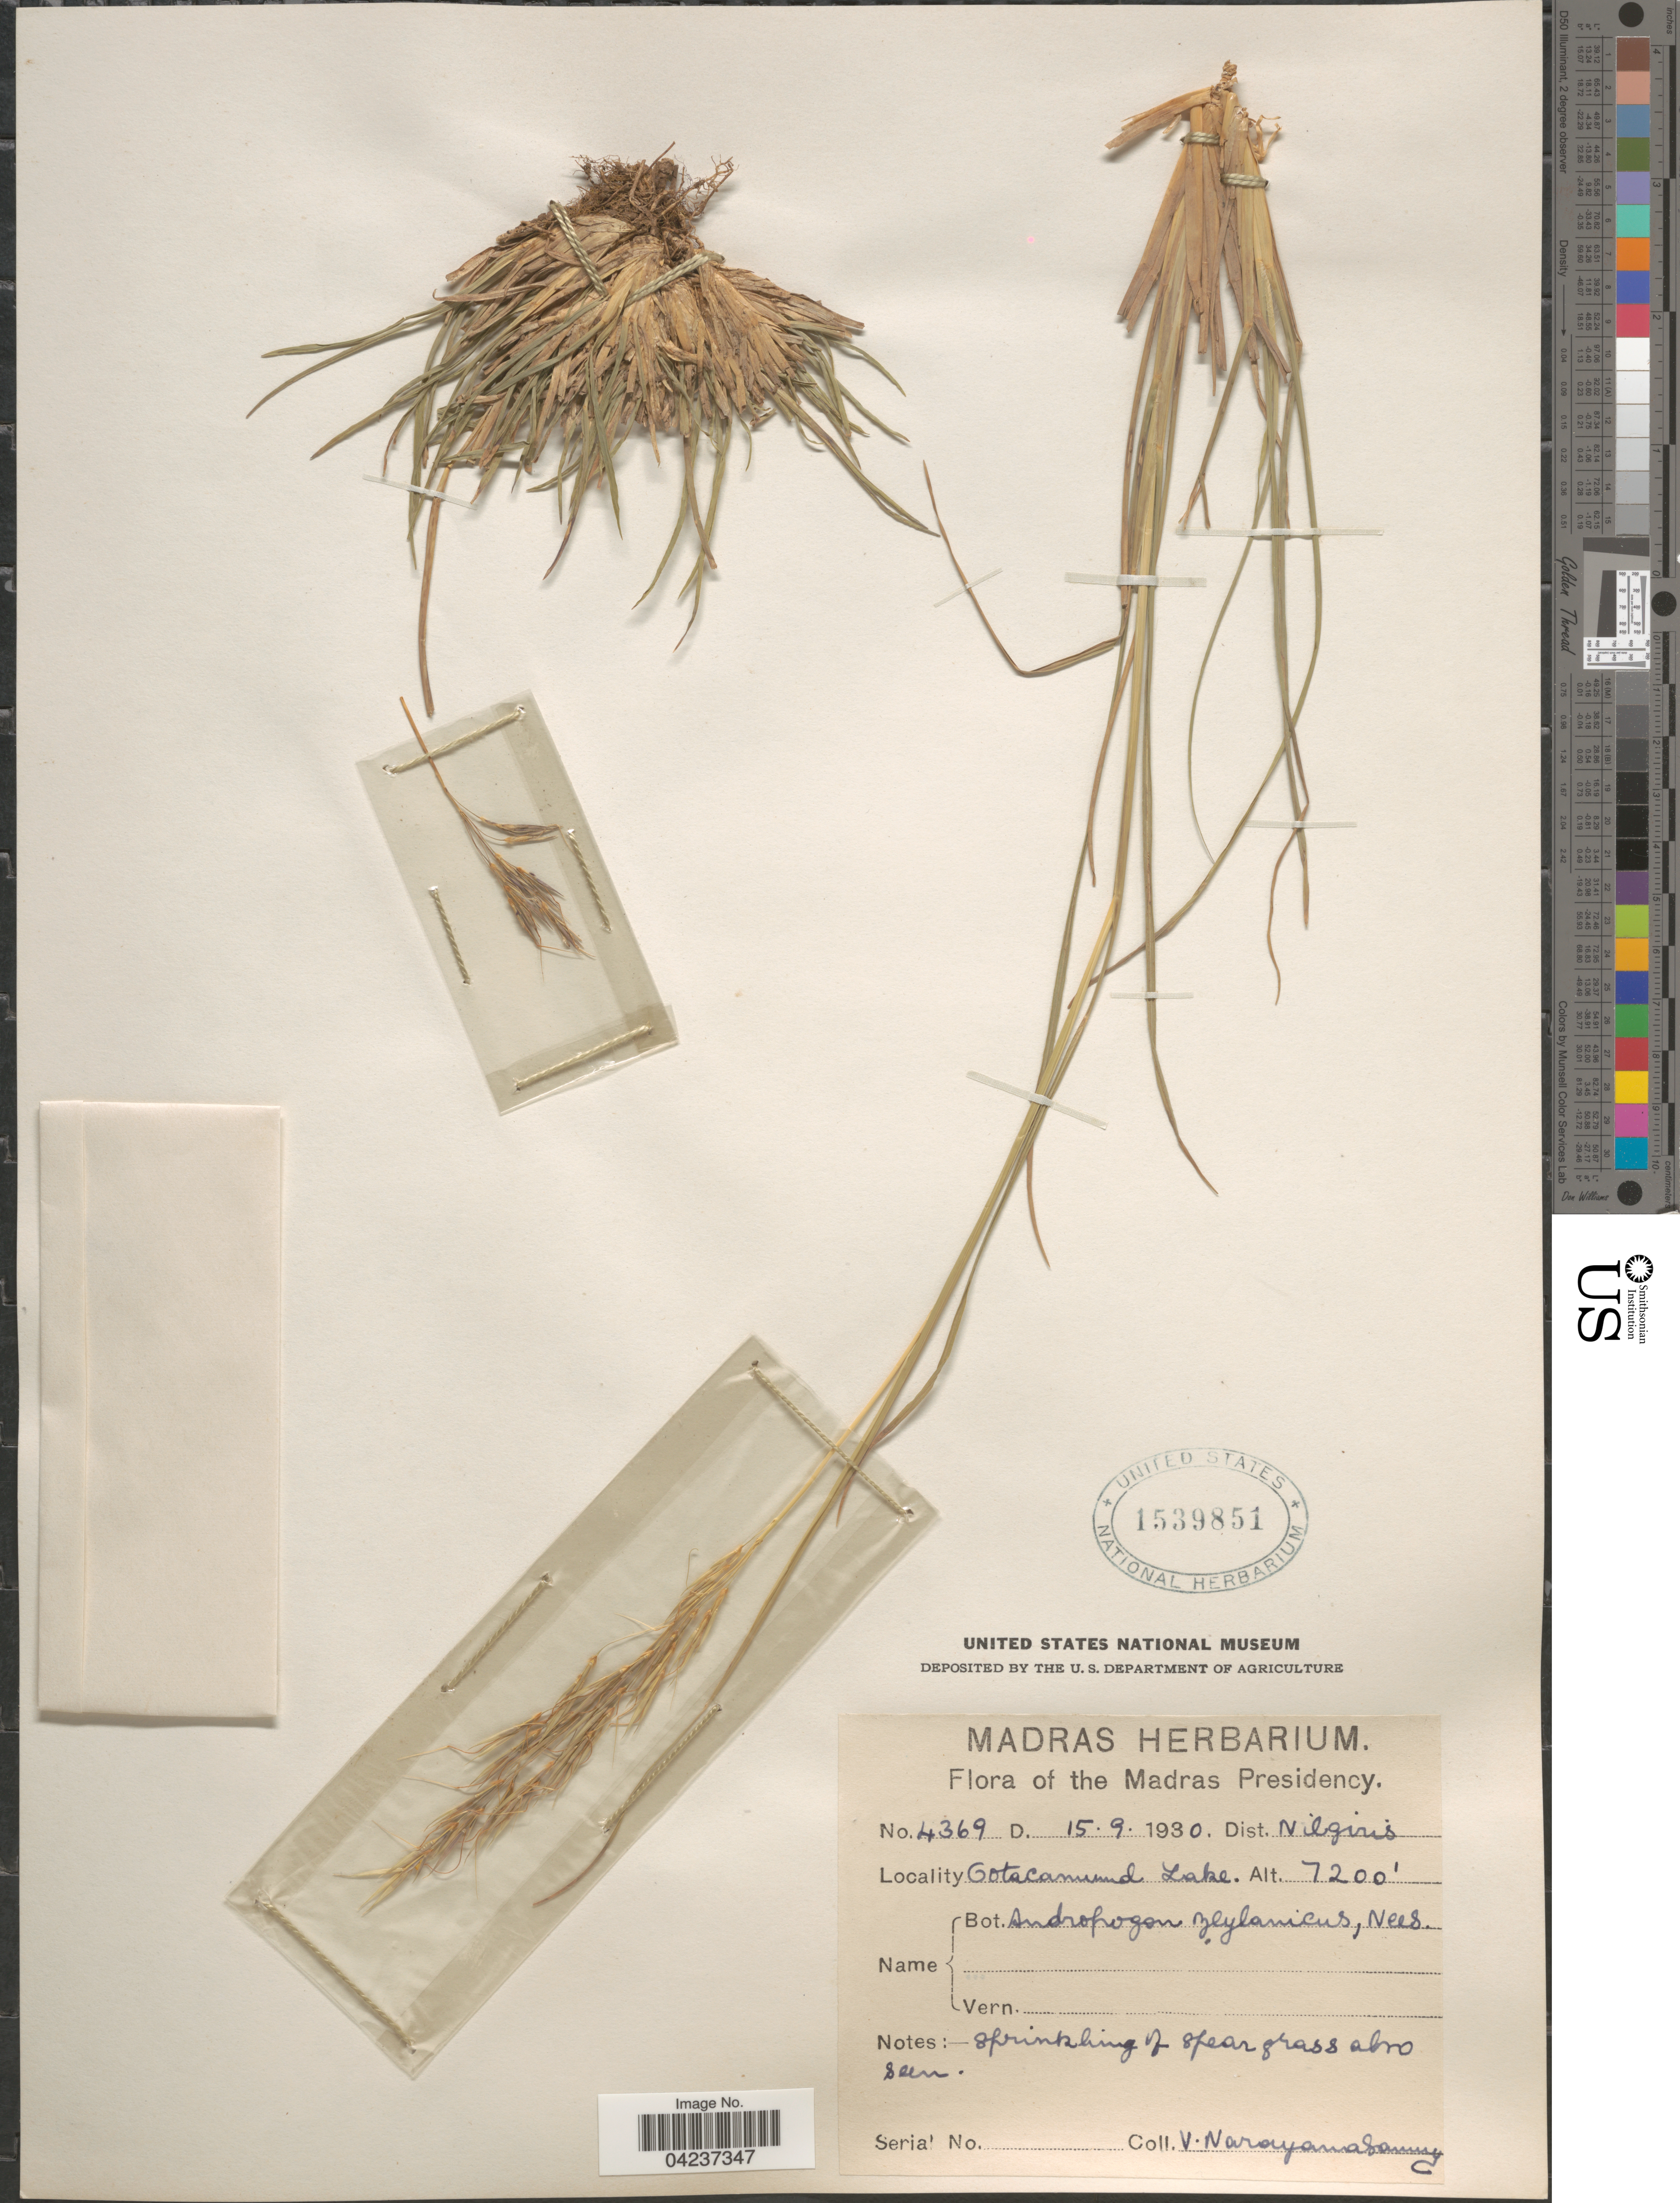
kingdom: Plantae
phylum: Tracheophyta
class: Liliopsida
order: Poales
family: Poaceae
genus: Chrysopogon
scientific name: Chrysopogon nodulibarbis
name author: (Hochst. ex Steud.) Henr.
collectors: V. Narayanaswami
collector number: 4369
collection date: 1930-09-15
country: India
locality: The Madras Presidency. Dist. Nilgiris. Gotacamund Lake.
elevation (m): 2195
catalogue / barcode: US 1539851